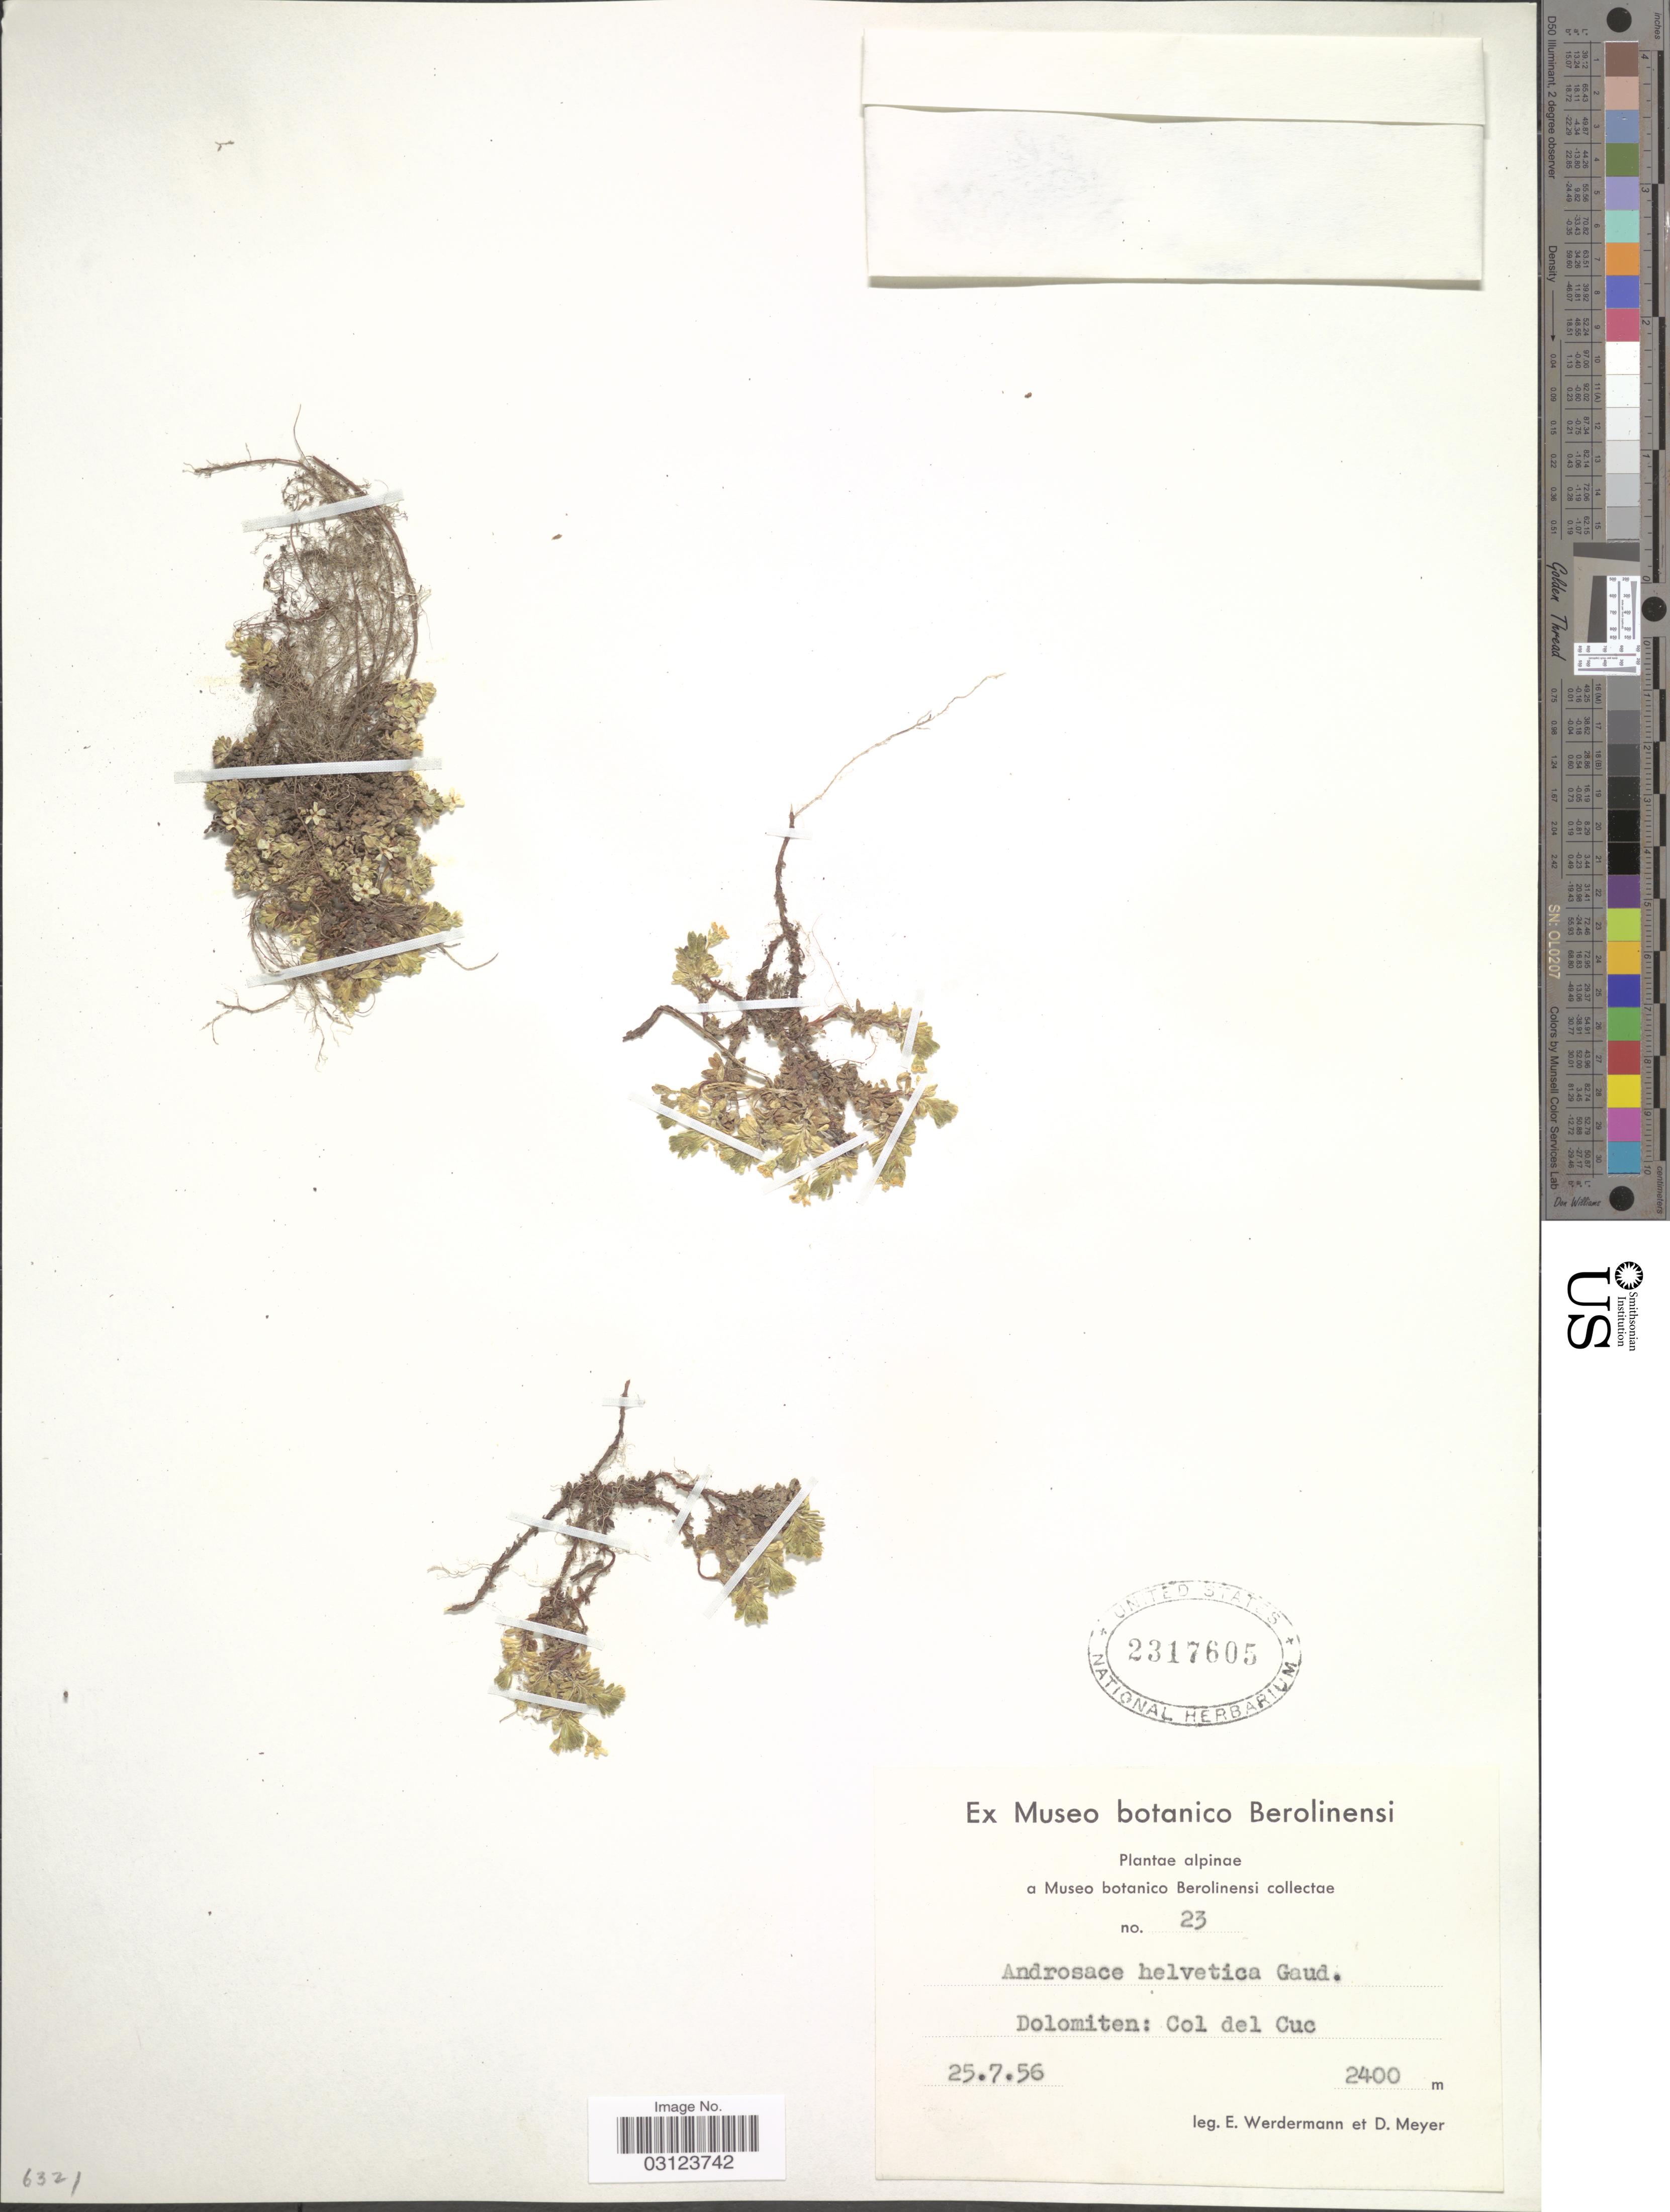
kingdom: Plantae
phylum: Tracheophyta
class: Magnoliopsida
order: Ericales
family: Primulaceae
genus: Androsace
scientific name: Androsace helvetica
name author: (L.) All.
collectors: E. Werdermann & D. Meyer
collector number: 23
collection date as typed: Transcribed d/m/y: 25/7/56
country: Italy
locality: Dolomiten: Col del Cuc.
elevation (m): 2400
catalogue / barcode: US 2317605